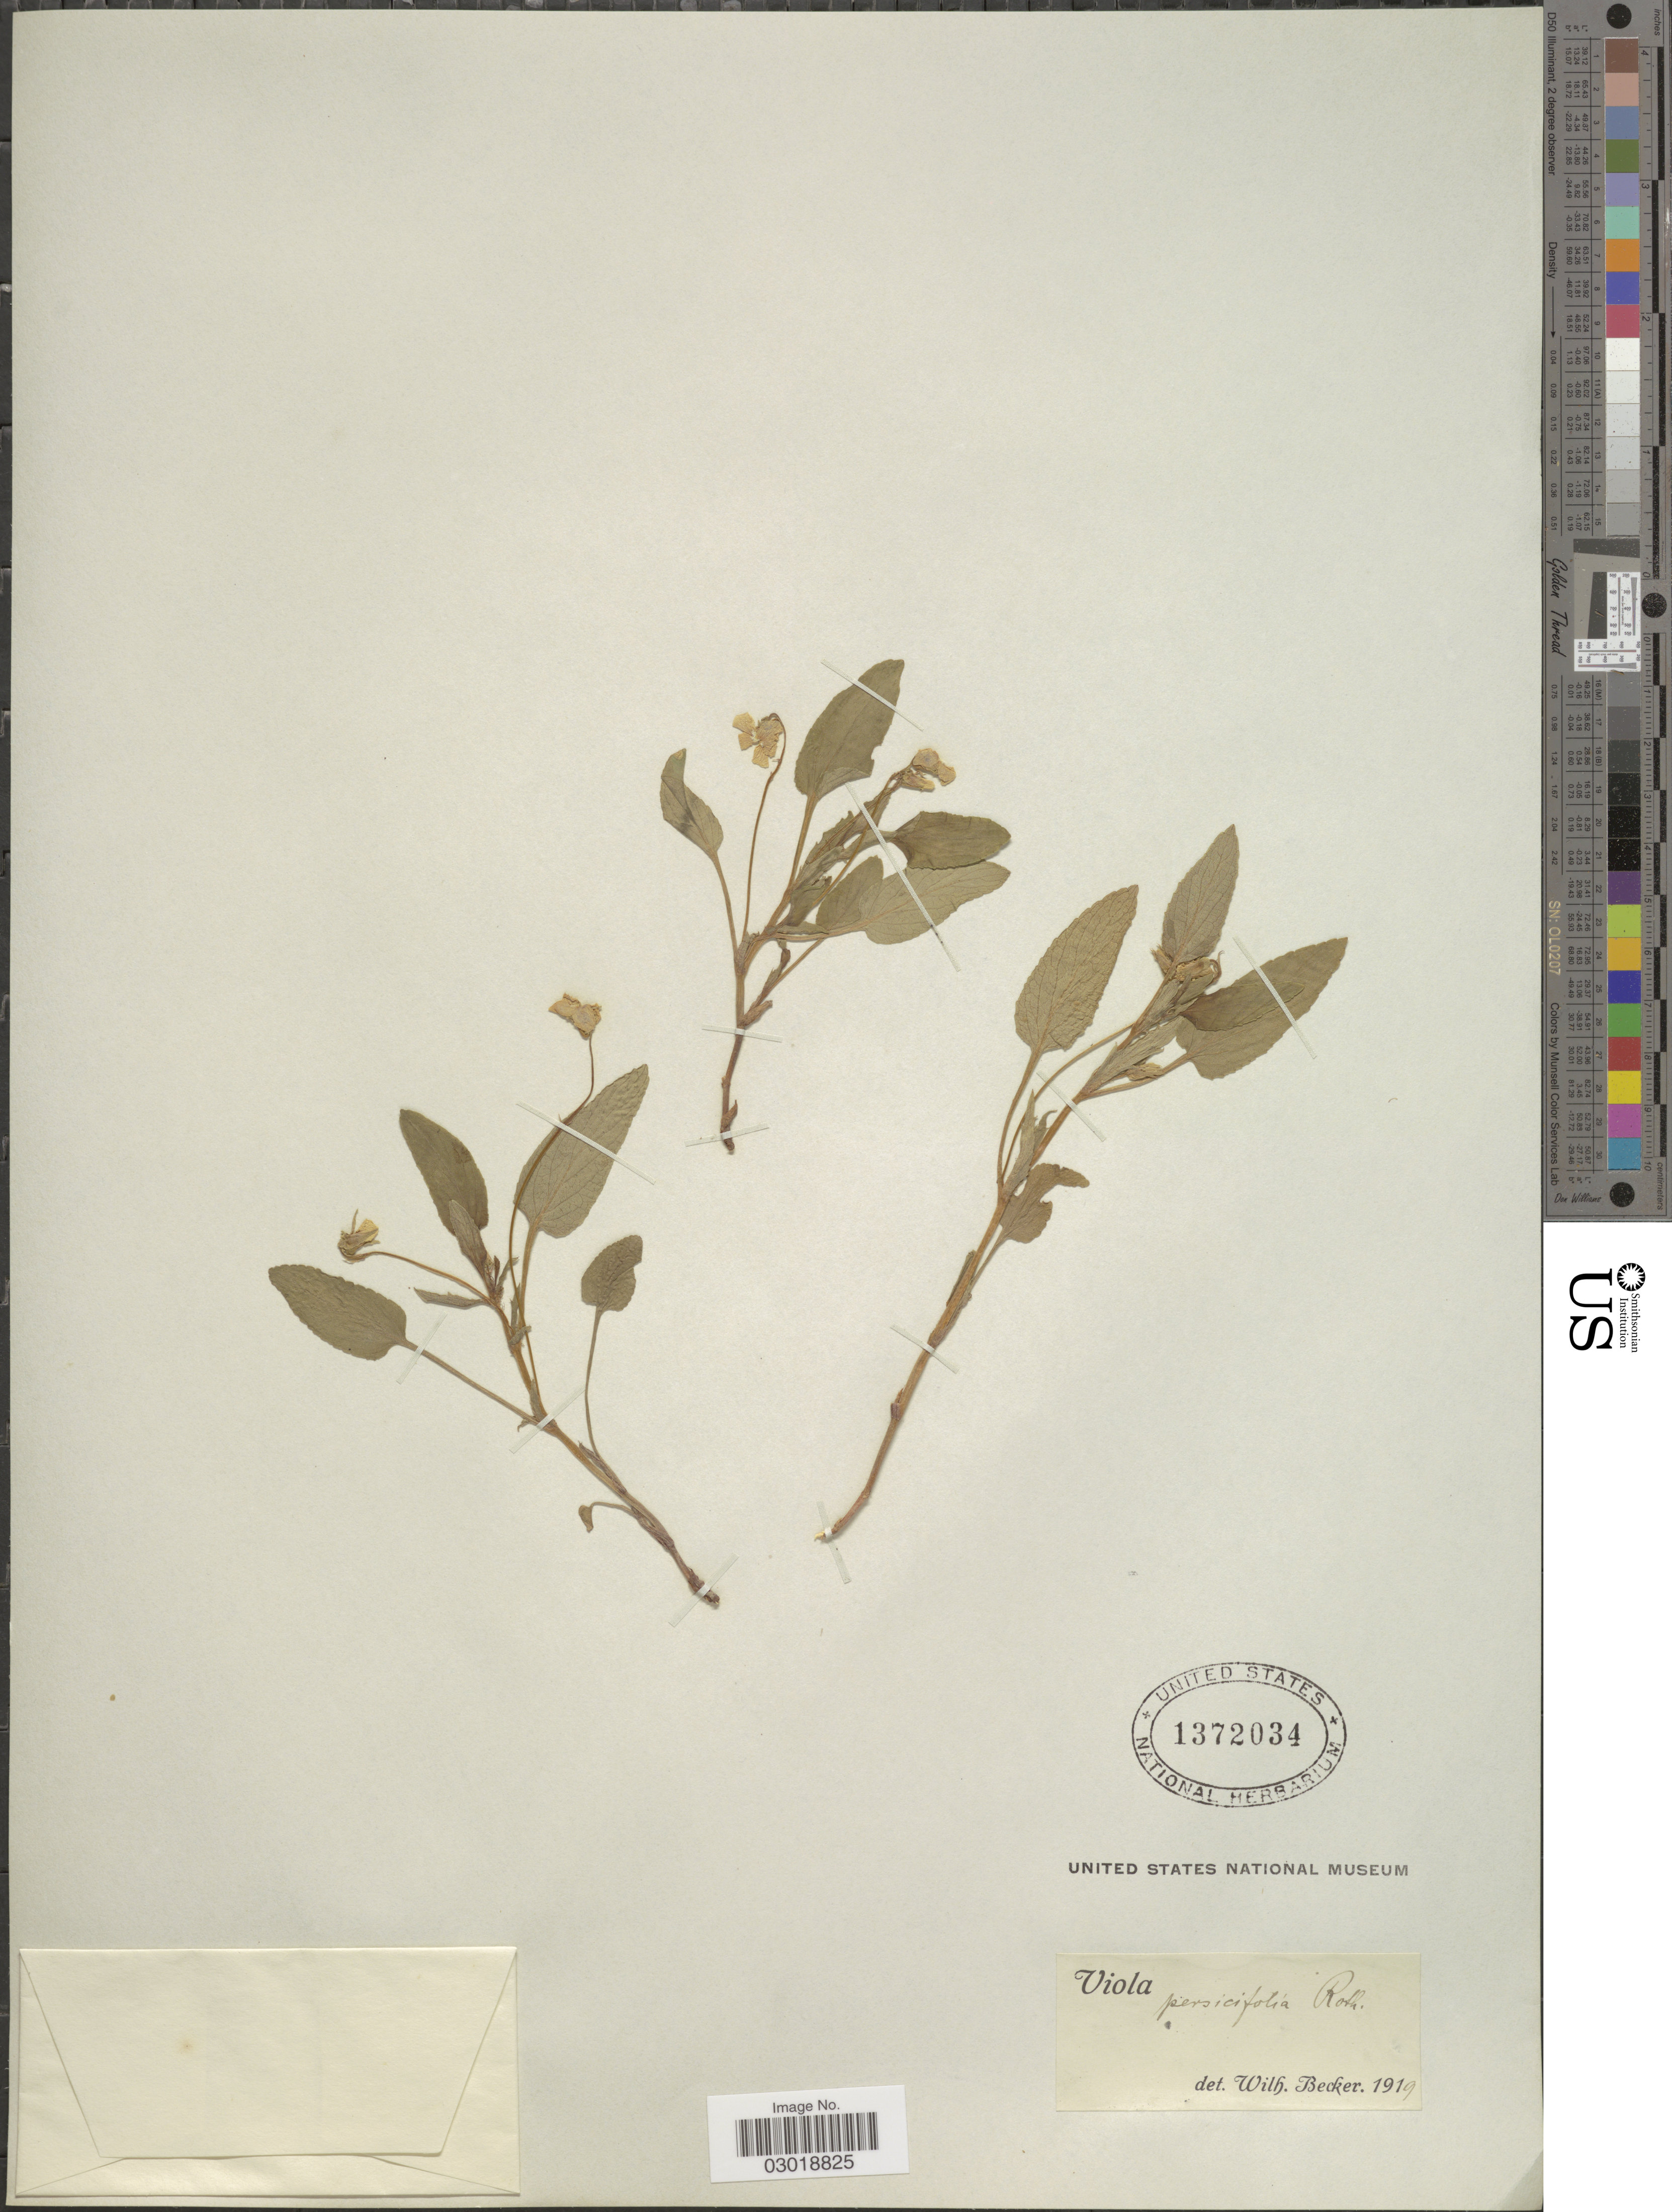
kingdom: Plantae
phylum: Tracheophyta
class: Magnoliopsida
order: Malpighiales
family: Violaceae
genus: Viola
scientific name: Viola persicifolia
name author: Schreb.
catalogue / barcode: US 1372034